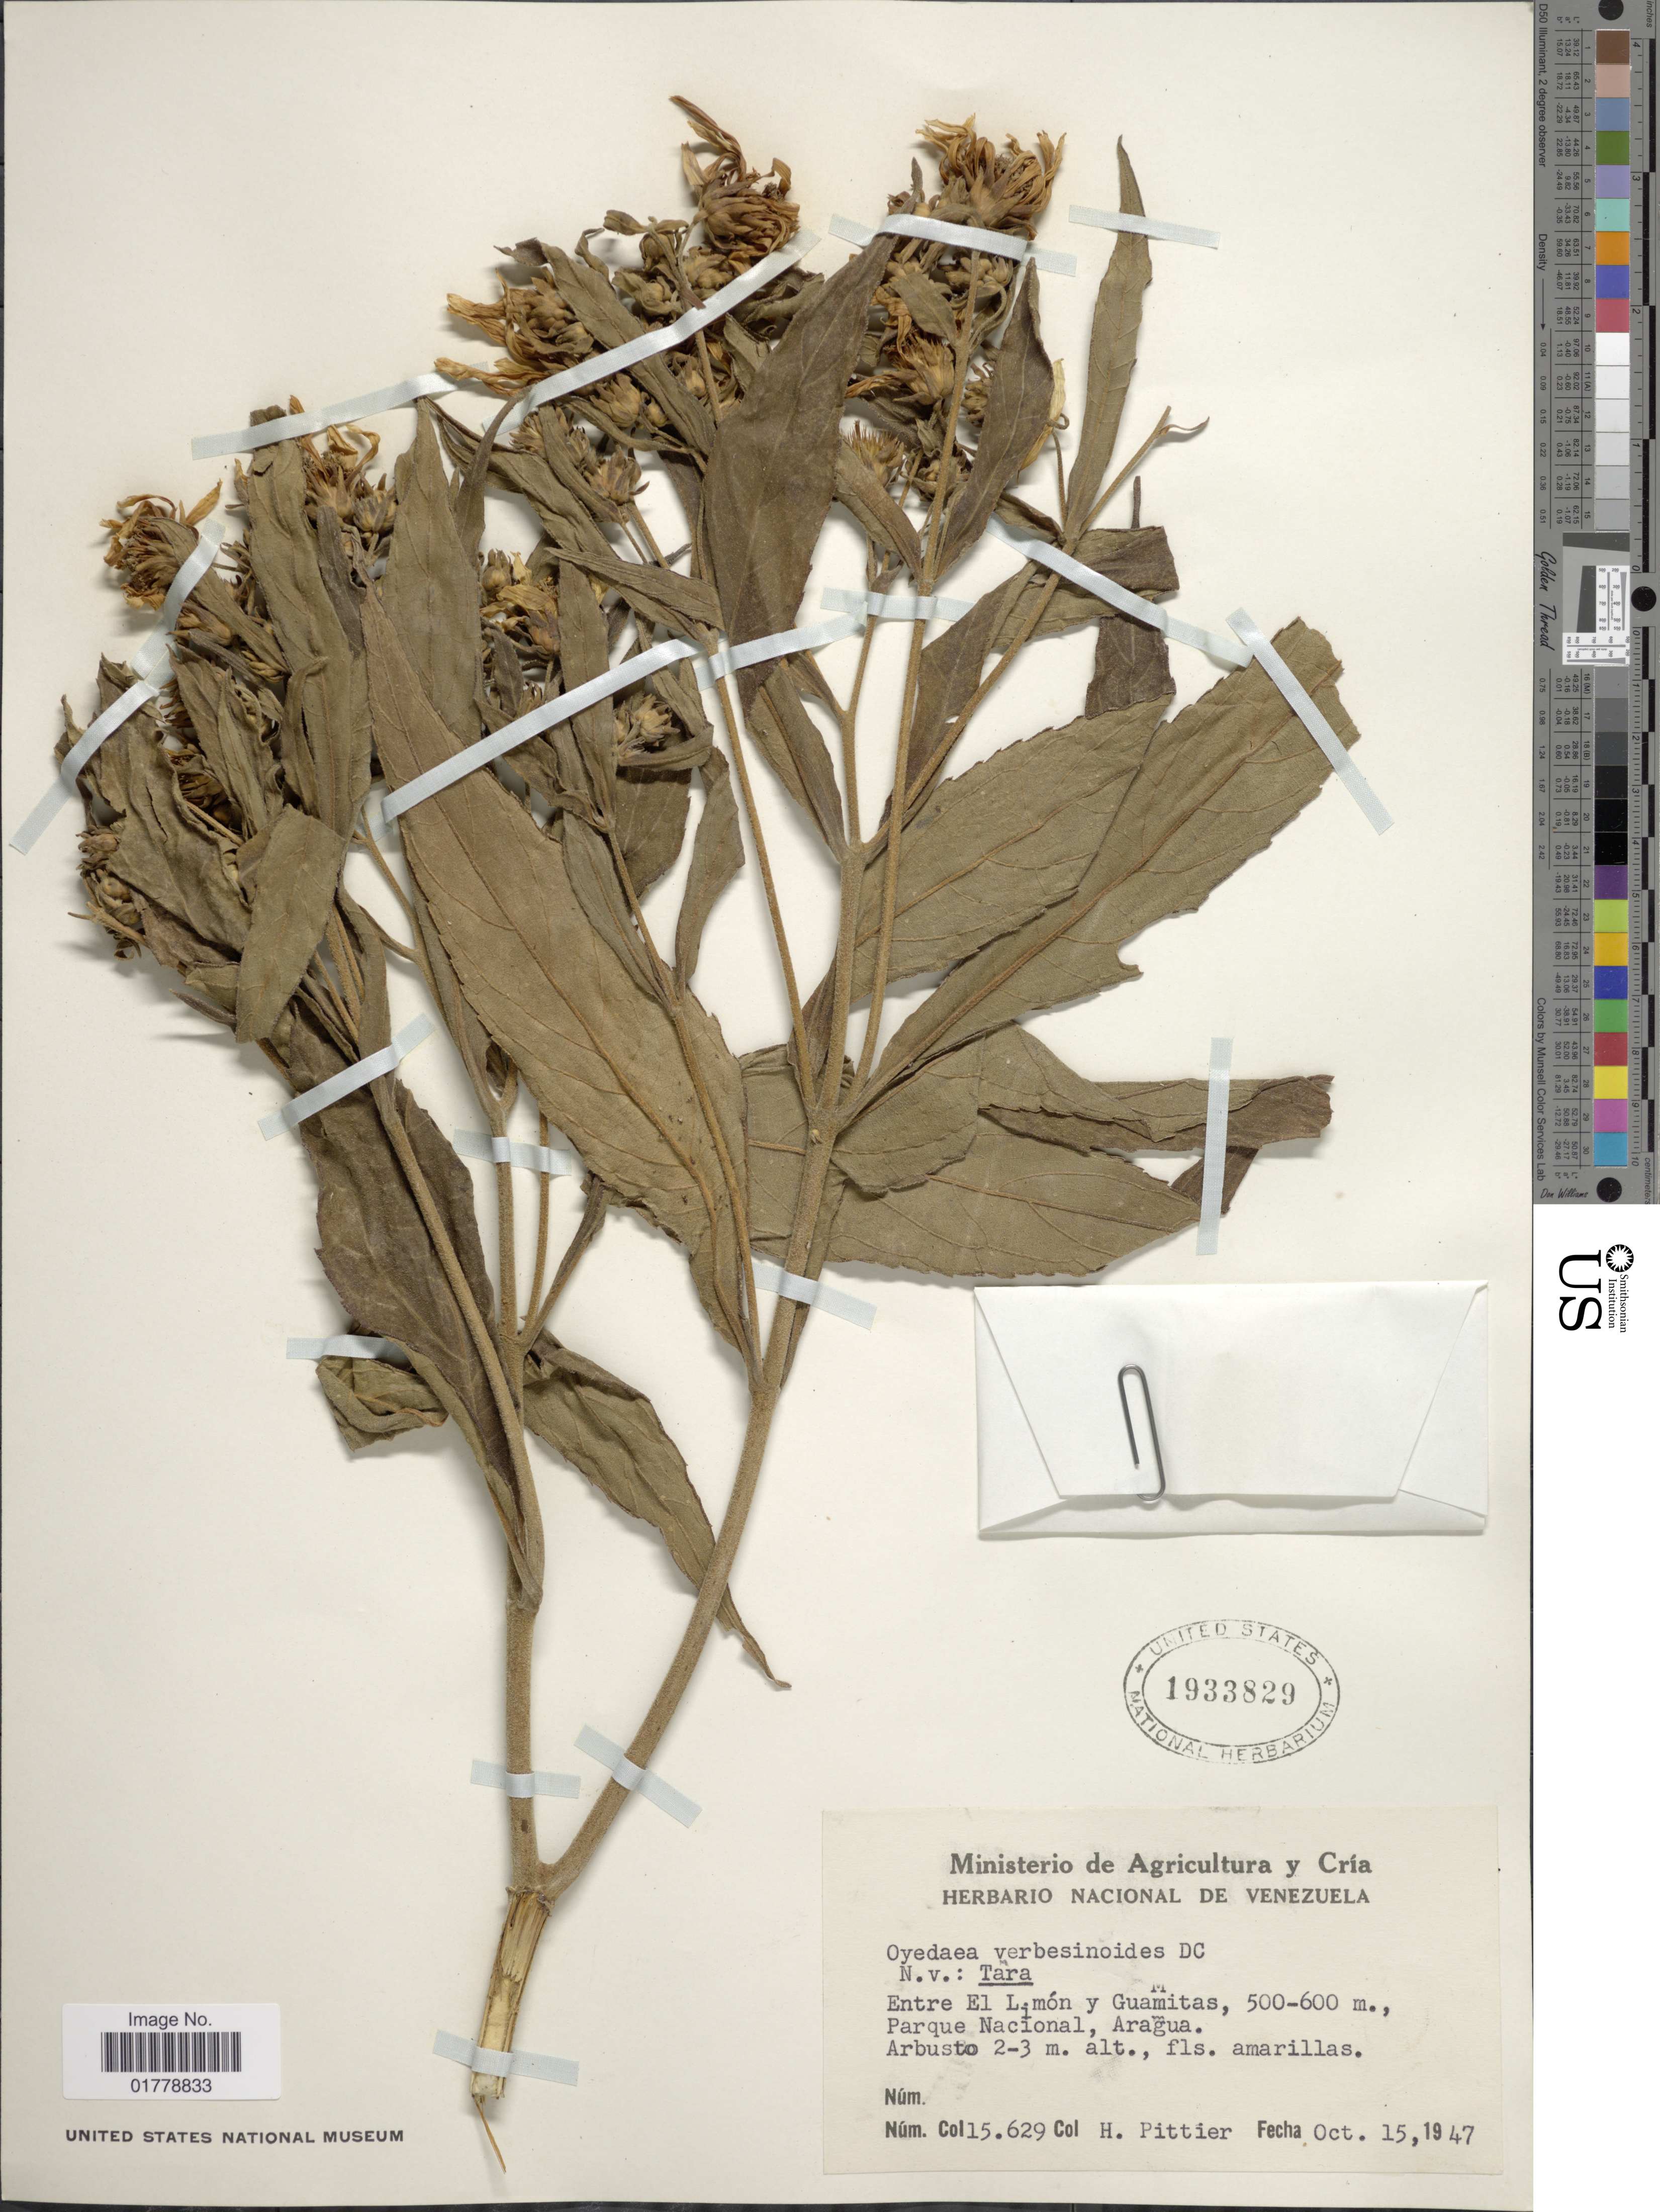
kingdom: Plantae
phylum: Tracheophyta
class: Magnoliopsida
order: Asterales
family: Asteraceae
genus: Oyedaea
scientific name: Oyedaea verbesinoides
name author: DC.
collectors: H. F. Pittier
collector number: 15629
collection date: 1947-10-15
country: Venezuela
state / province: Aragua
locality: Entre El Limón y Guamitas, Parque Nacional, Aragua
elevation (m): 500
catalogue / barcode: US 1933829